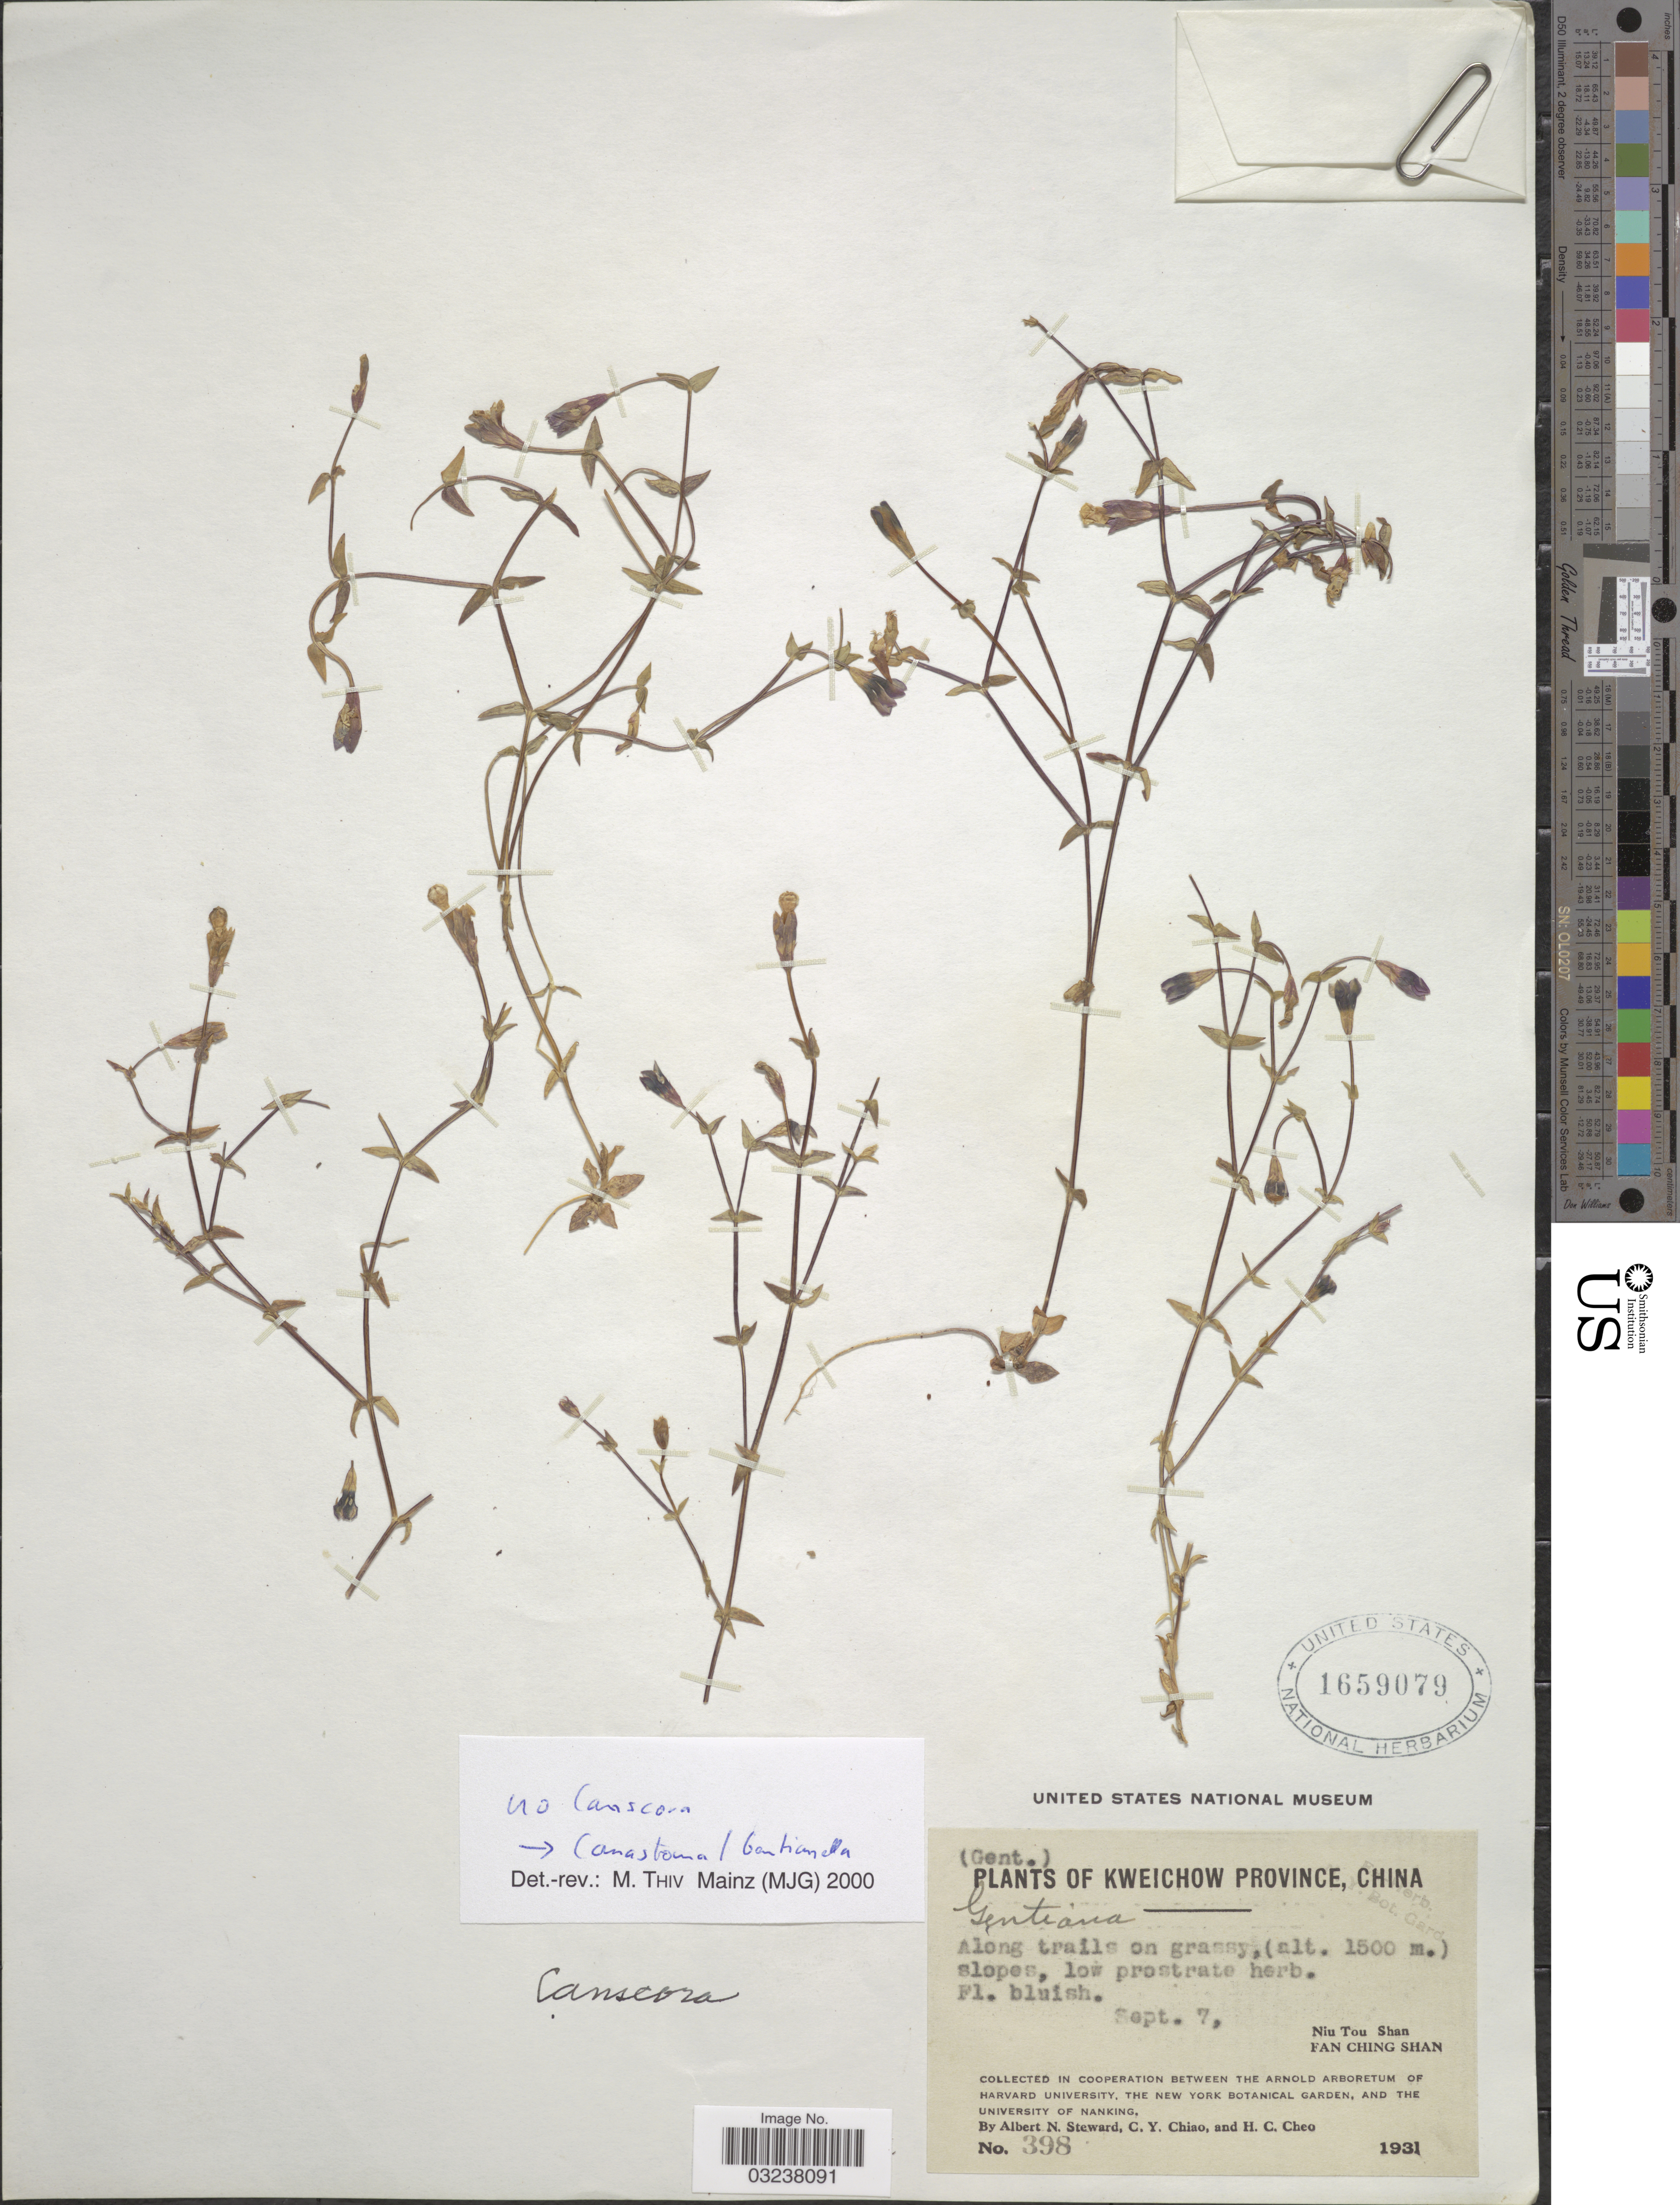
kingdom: Plantae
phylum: Tracheophyta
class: Magnoliopsida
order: Gentianales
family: Gentianaceae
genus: Gentianella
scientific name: Gentianella sp.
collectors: A. N. Steward, C. Y. Chiao & H. Cheo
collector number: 398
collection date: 1931-09-07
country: China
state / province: Guizhou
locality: Kweichow Province. Niu Tou Shan. Fan Ching Shan.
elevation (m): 1500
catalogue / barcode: US 1659079